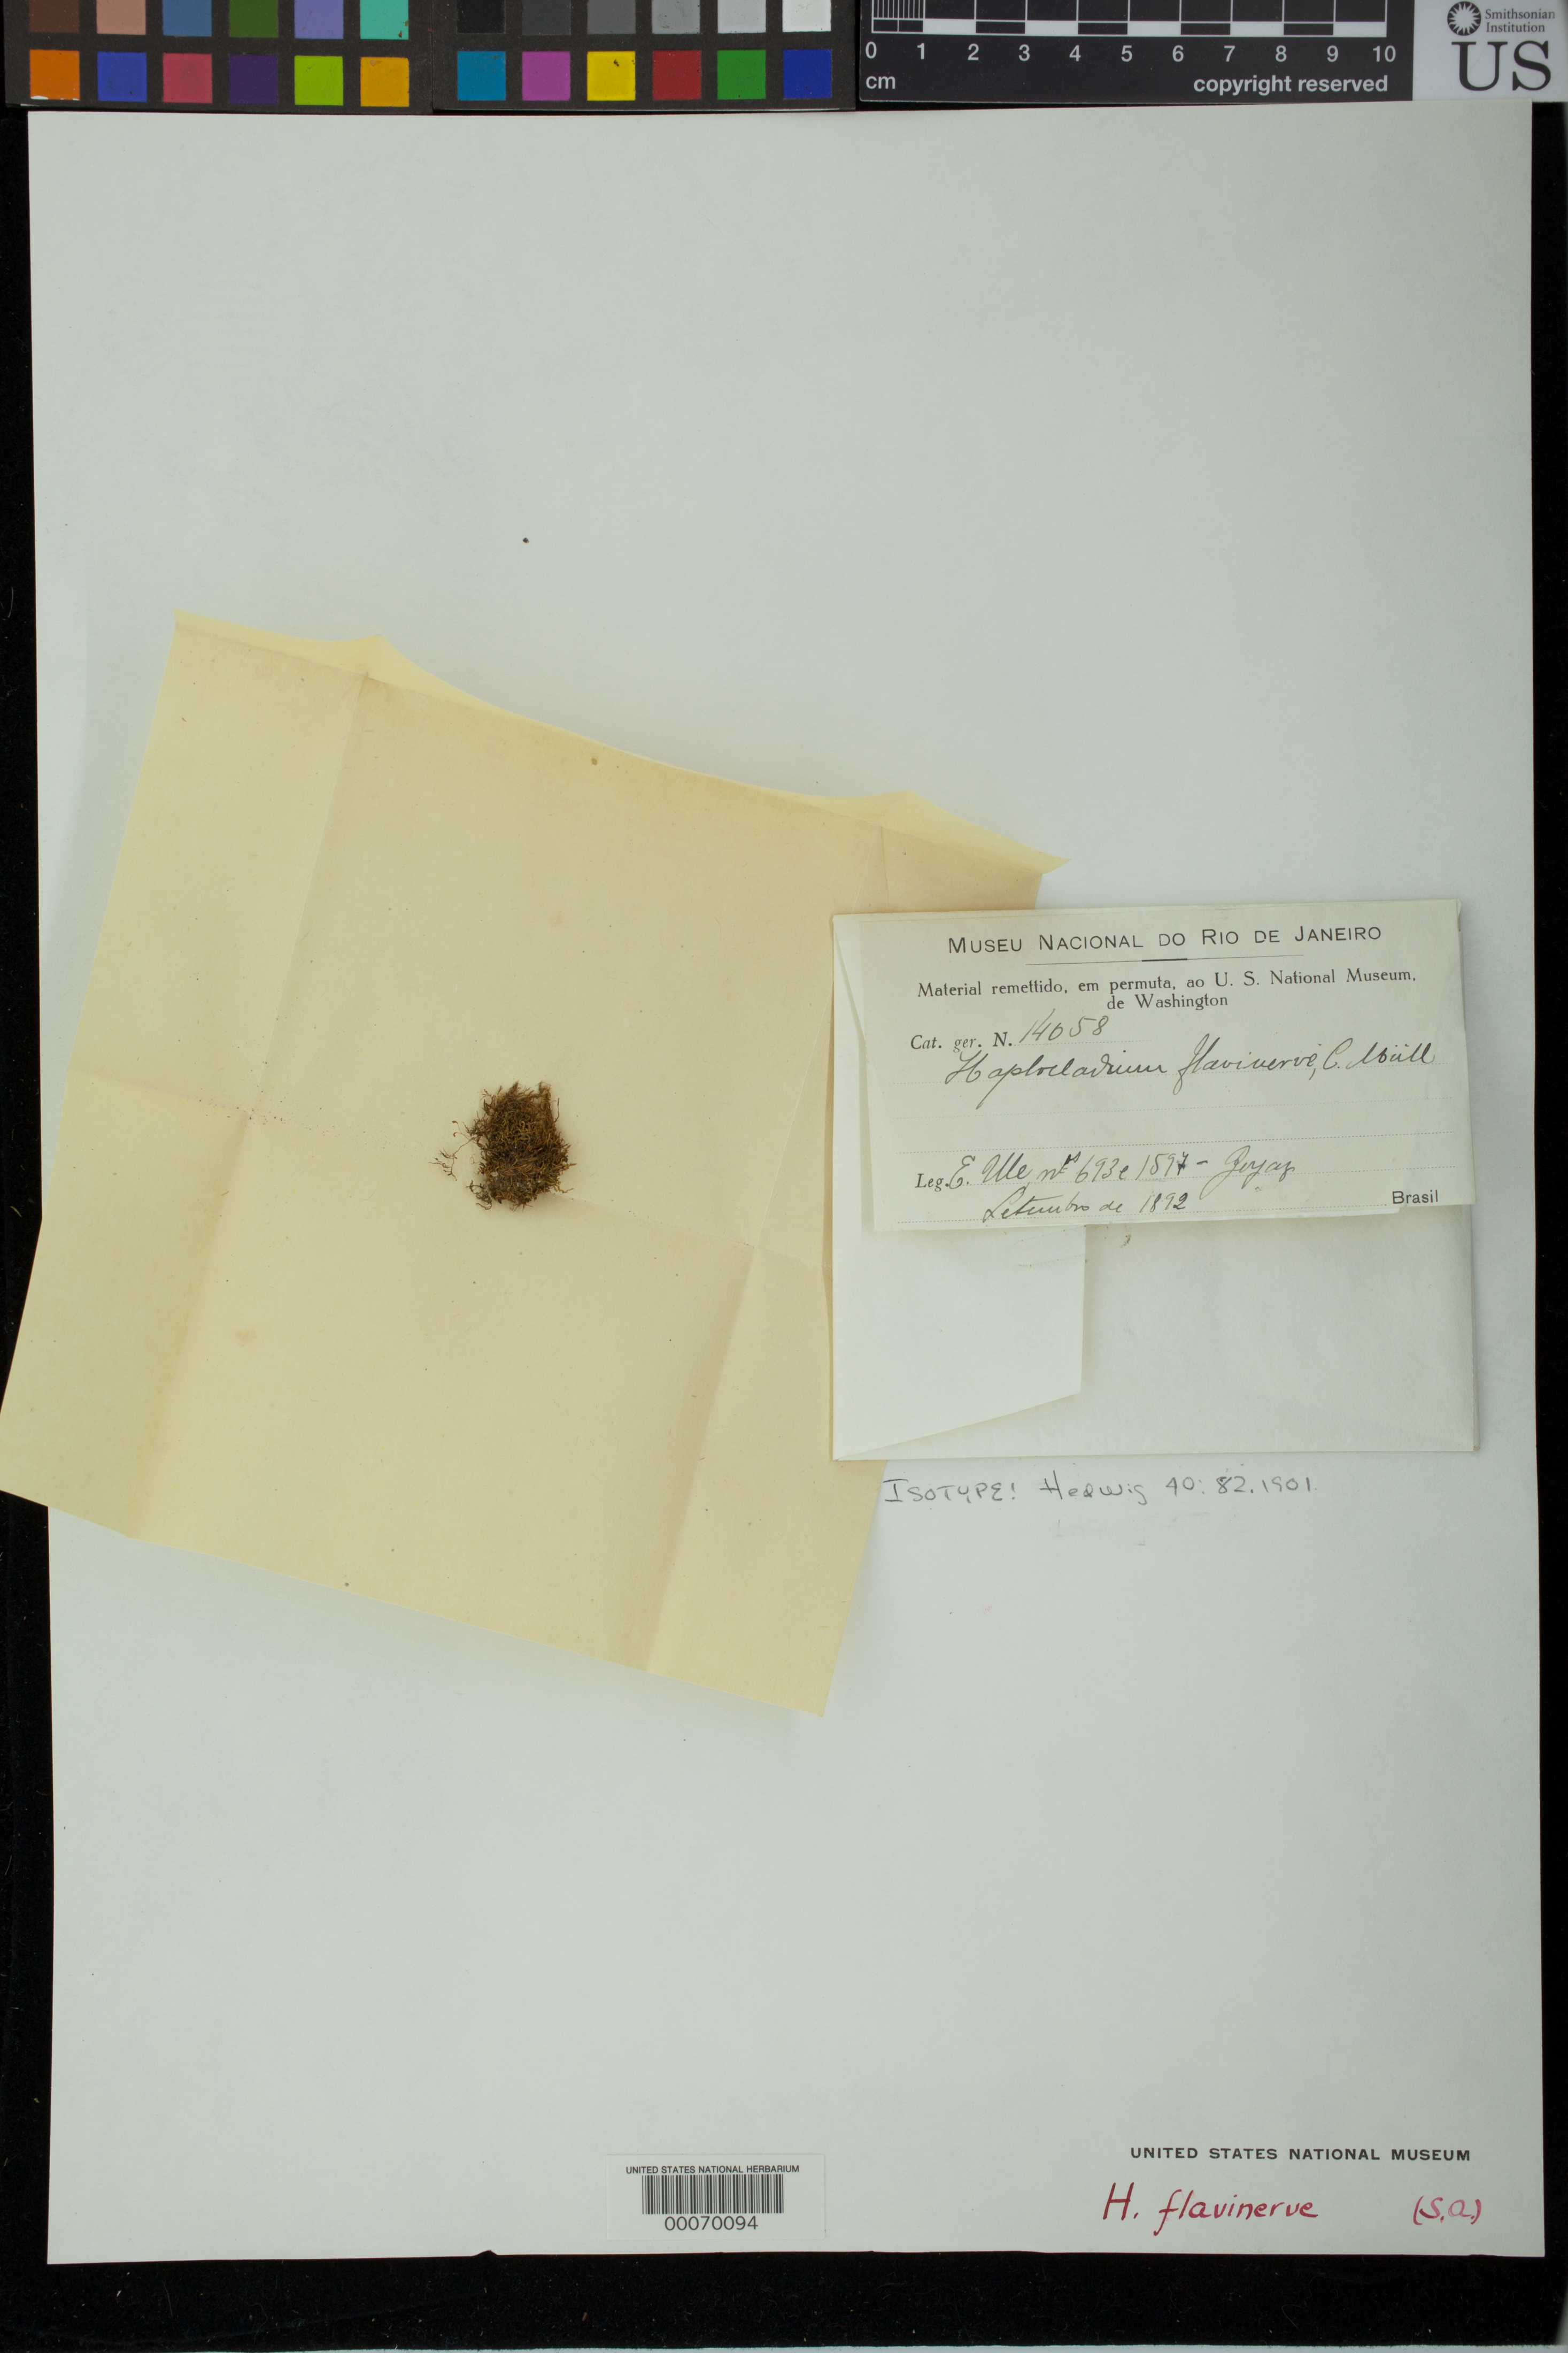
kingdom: Plantae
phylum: Bryophyta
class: Bryopsida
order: Hypnales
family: Leskeaceae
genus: Haplocladium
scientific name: Haplocladium flavinerve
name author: Müll. Hal.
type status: Isotype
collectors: E. H. Ule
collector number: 693 & 1594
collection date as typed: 1892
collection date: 1892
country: Brazil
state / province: Goiás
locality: Inter Porto Imperial et Lunie, ad flum Tocantins